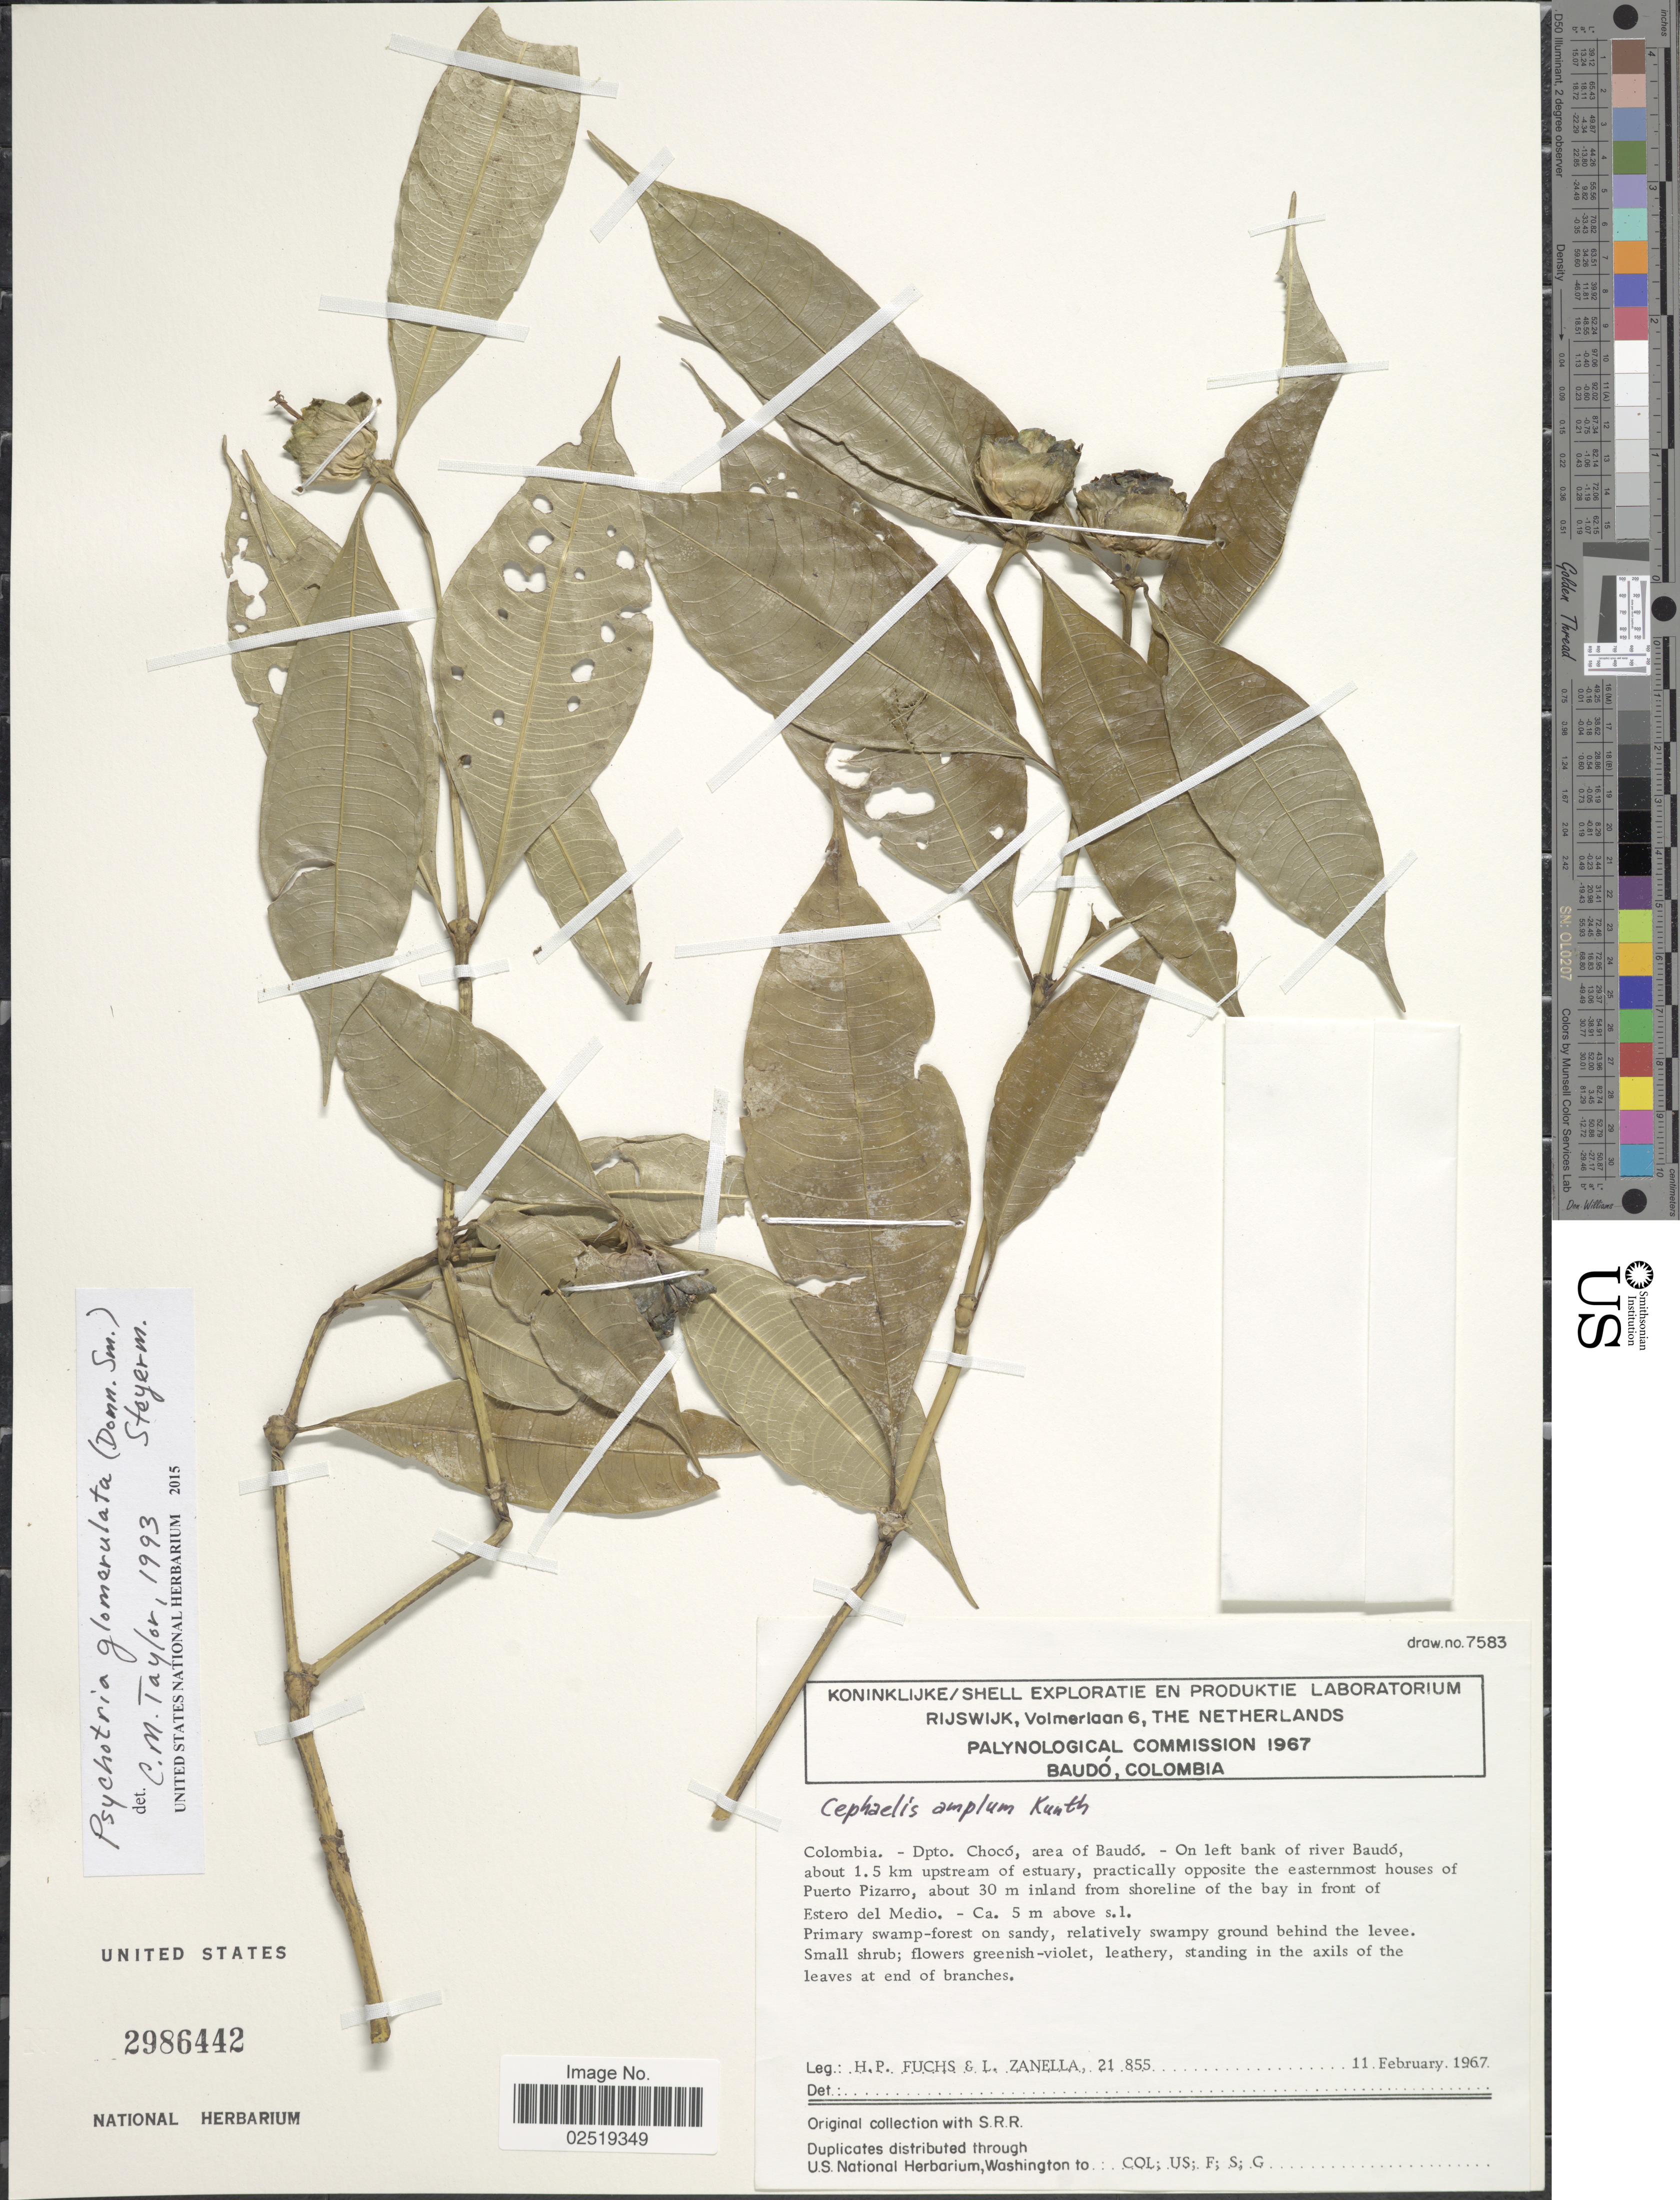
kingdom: Plantae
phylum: Tracheophyta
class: Magnoliopsida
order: Gentianales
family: Rubiaceae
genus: Psychotria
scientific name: Psychotria glomerulata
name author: (Donn. Sm.) Steyerm.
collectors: H. P. Fuchs & L. Zanella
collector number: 21855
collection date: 1967-02-11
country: Colombia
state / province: Chocó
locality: Dpto. Choco, area of Baudo-On left bank of river Baudo, about 1.5 km upstream of estuary, practically opposite the easternmost houses of Puerto Pizarro, about 30 m inland from shoreline of the bay in front of Estero del Medio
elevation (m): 5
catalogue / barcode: US 2986442